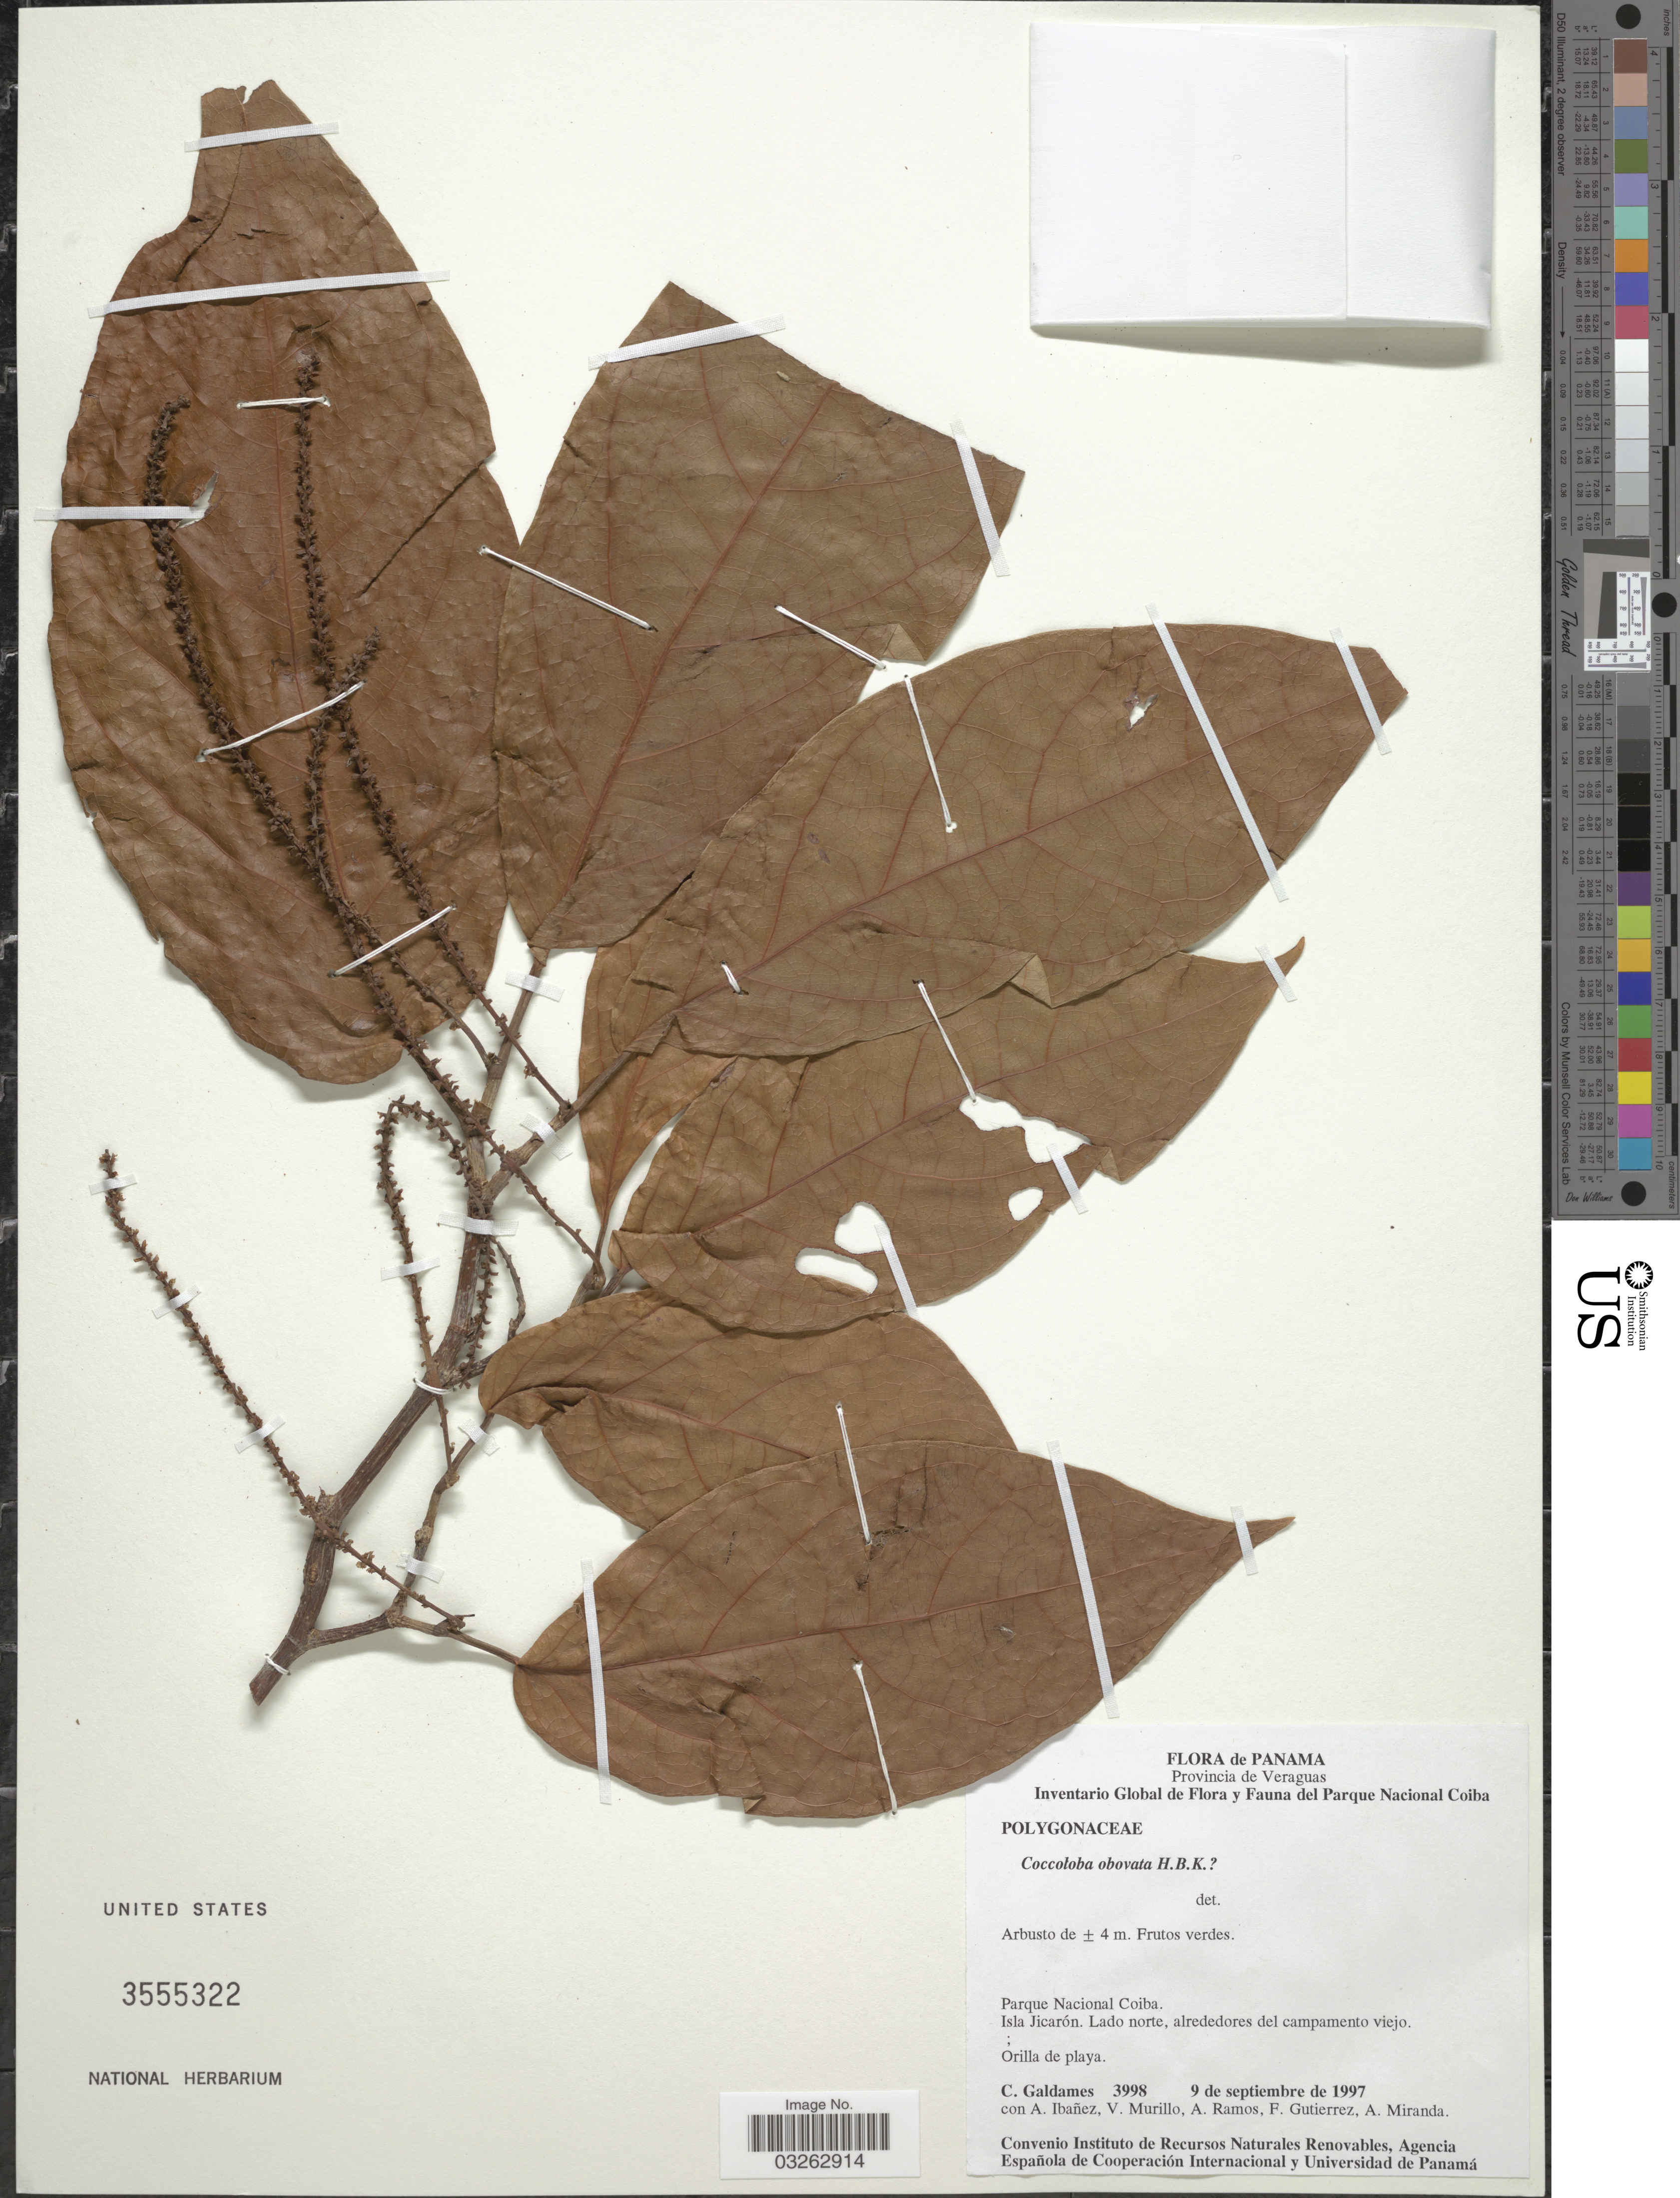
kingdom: Plantae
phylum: Tracheophyta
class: Magnoliopsida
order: Caryophyllales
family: Polygonaceae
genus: Coccoloba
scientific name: Coccoloba obovata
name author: Kunth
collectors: C. Galdames, A. Ibáñez, V. Murillo, A. Ramos & et al.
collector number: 3998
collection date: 1997-09-09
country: Panama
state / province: Veraguas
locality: Parque Nacional Coiba. Isla Jicarón. Lado norte, alrededores del campamento viejo.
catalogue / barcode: US 3555322